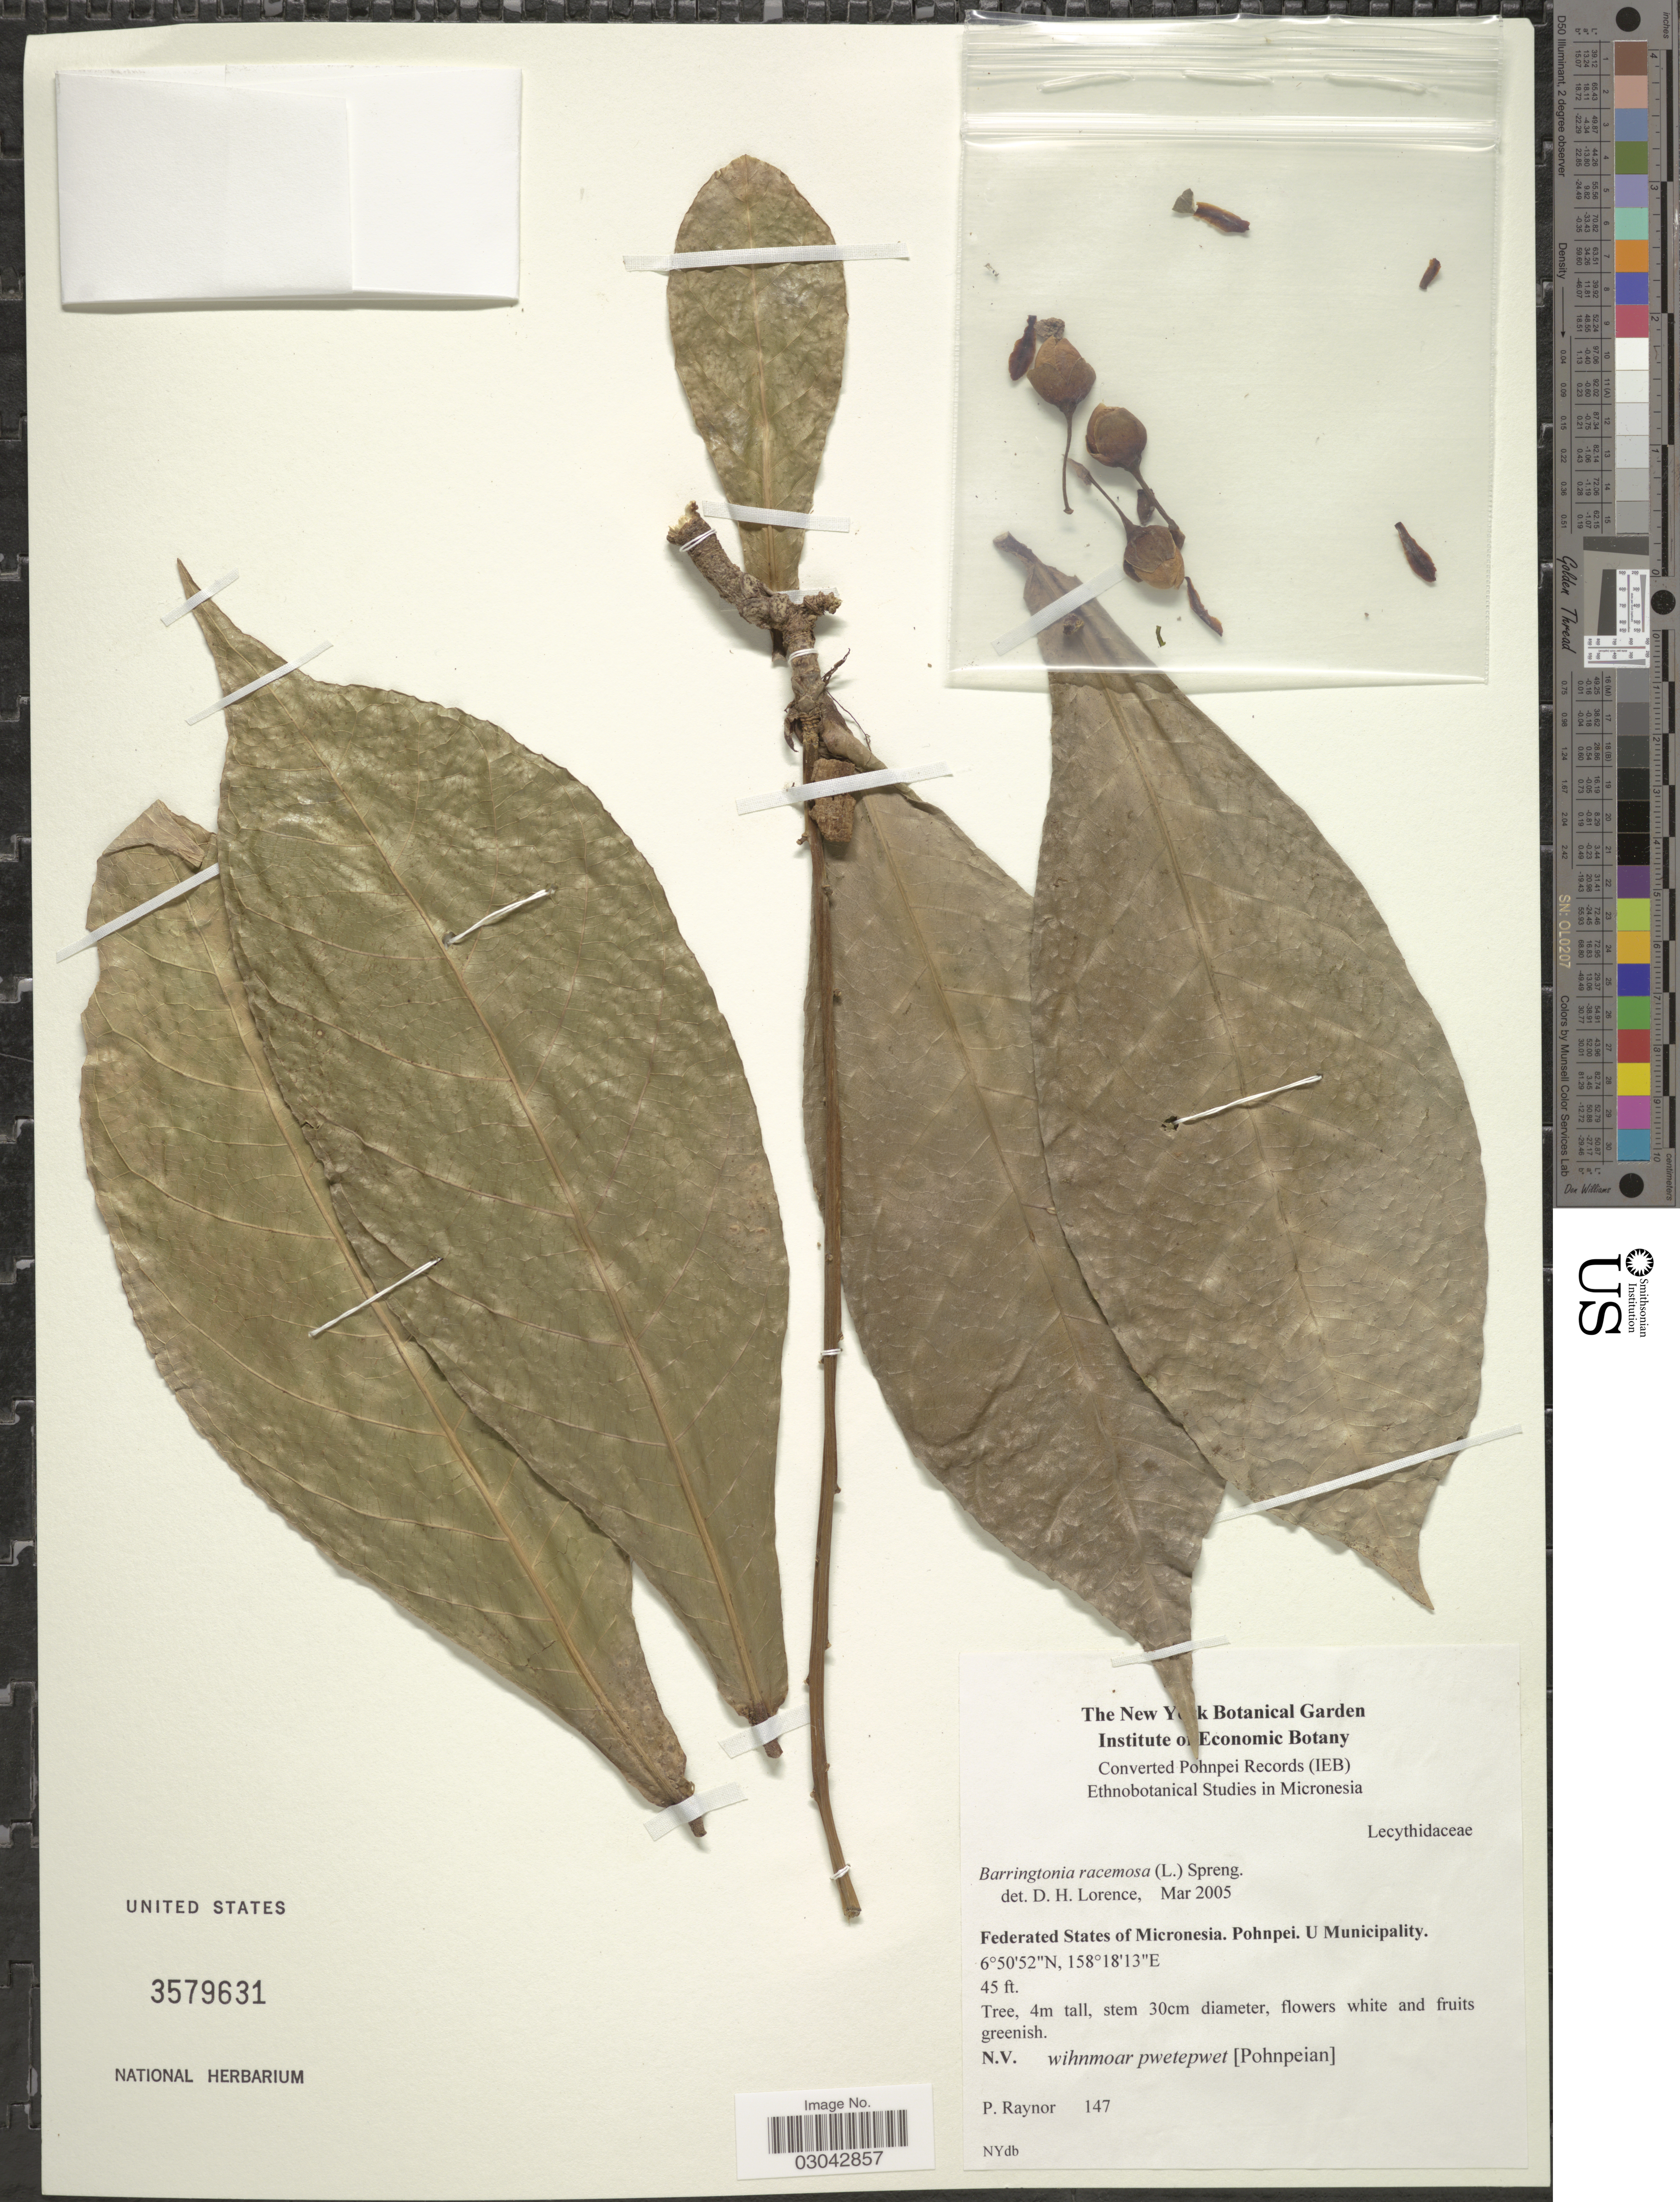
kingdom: Plantae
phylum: Tracheophyta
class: Magnoliopsida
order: Ericales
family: Lecythidaceae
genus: Barringtonia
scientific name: Barringtonia racemosa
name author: (L.) Spreng.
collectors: P. Raynor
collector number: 147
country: Micronesia, Federated States of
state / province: Pohnpei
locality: Federated States of Micronesia. Pohnpei. U Municipality.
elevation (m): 14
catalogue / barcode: US 3579631